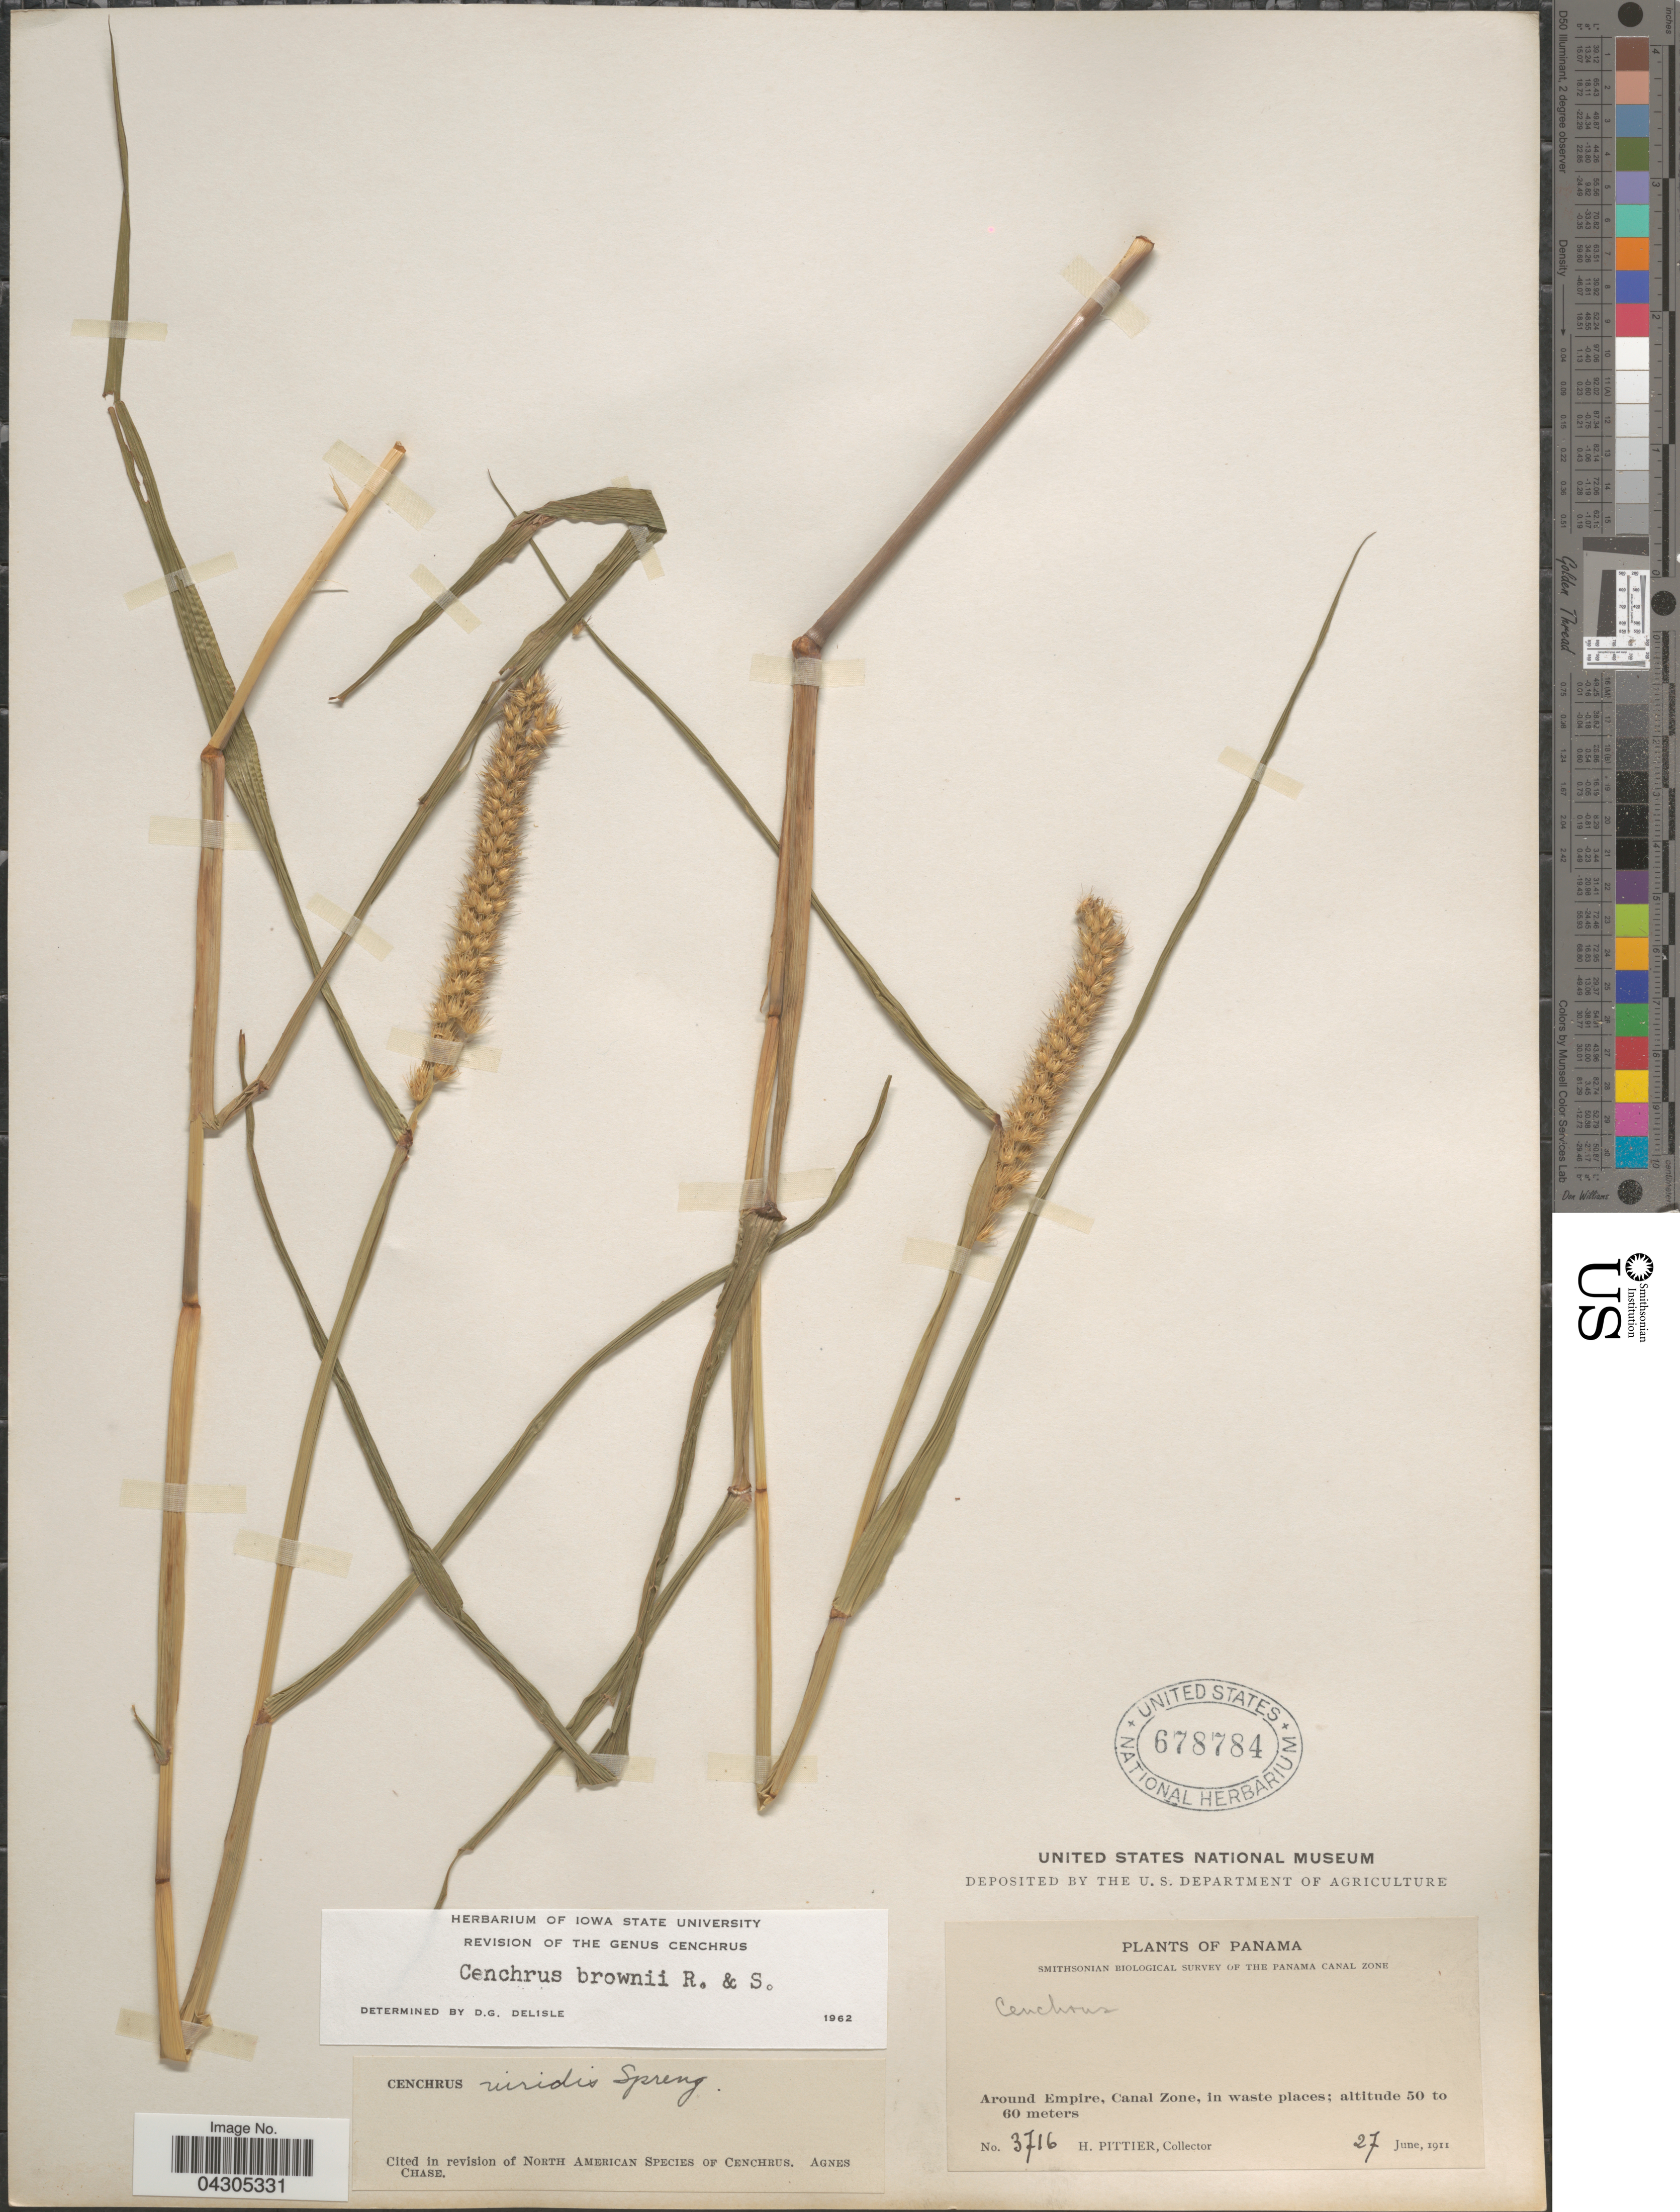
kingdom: Plantae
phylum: Tracheophyta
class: Liliopsida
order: Poales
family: Poaceae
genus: Cenchrus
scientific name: Cenchrus brownii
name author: Roem. & Schult.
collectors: H. F. Pittier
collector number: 3716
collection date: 1911-06-27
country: Panama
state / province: Colón / Panamá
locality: Smithsonian Biological Survey of the Panama Canal Zone. Around Empire, Canal Zone, in waste places.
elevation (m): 50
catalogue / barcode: US 678784